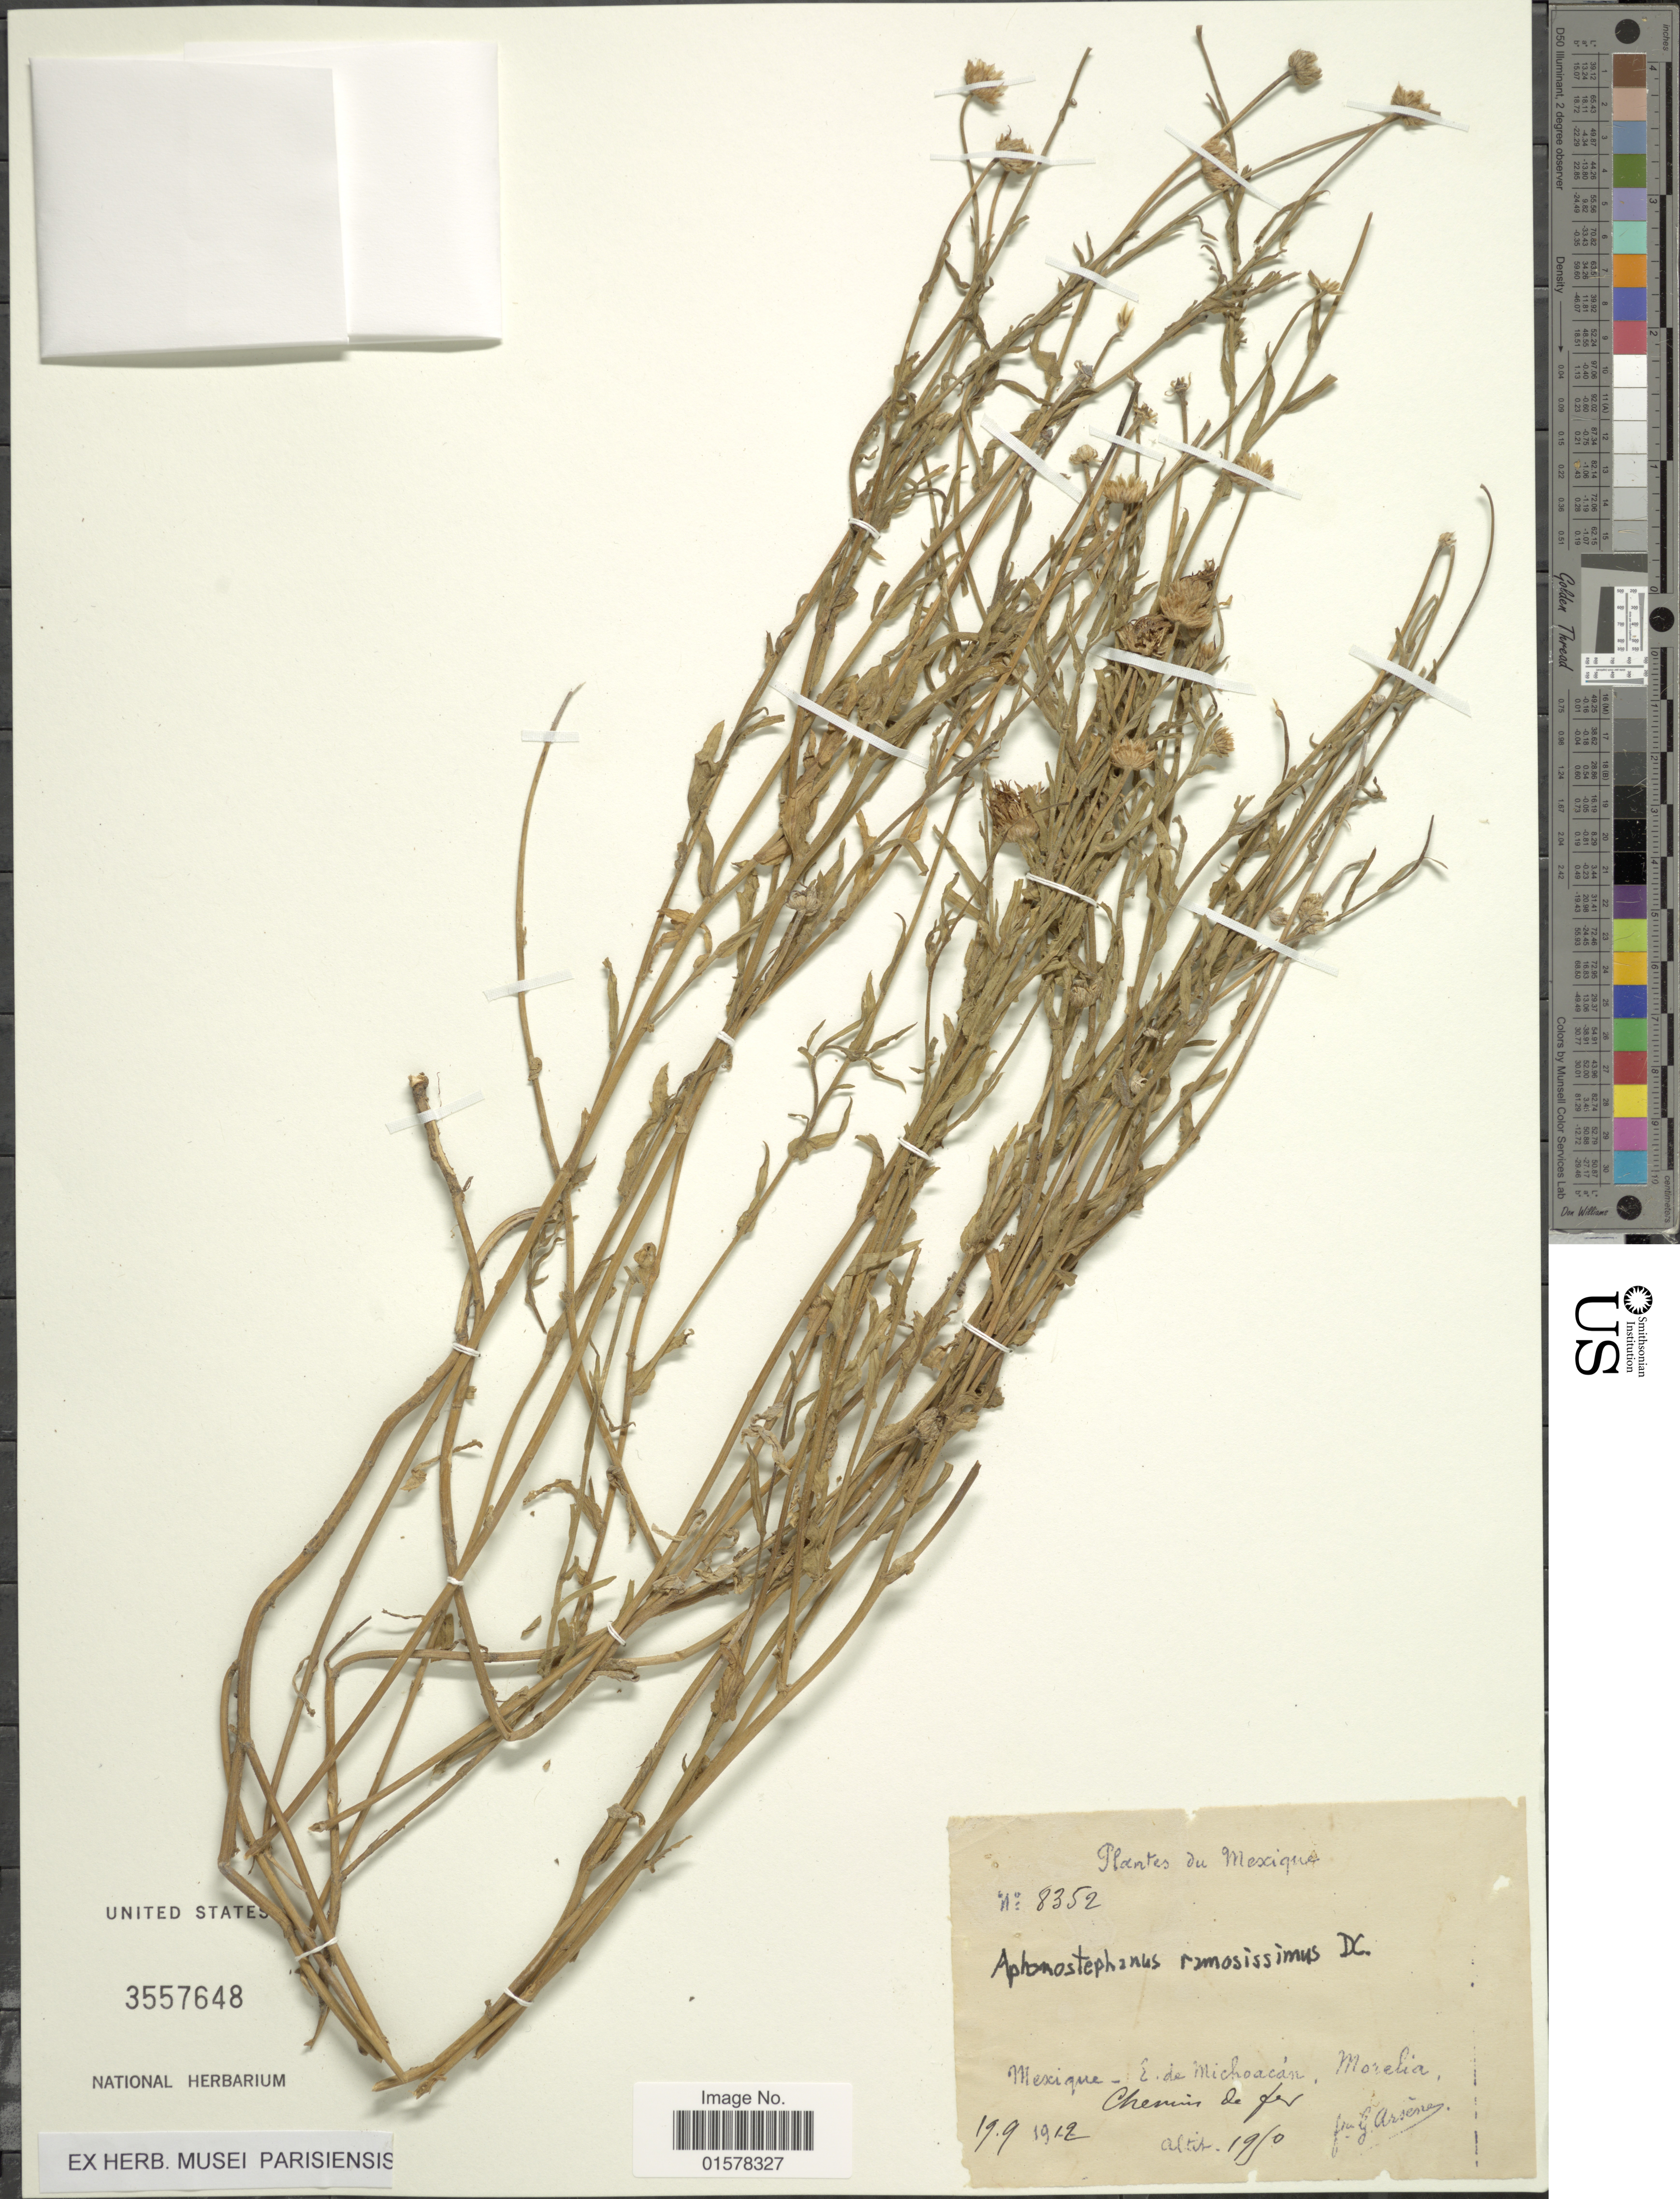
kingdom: Plantae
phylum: Tracheophyta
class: Magnoliopsida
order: Asterales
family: Asteraceae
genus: Aphanostephus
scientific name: Aphanostephus ramosissimus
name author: DC.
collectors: Bro. G. Arsène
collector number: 8352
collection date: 1912-09-19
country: Mexico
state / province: Michoacán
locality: Mexique- E. de Michoacán, Morelia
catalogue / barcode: US 3557648